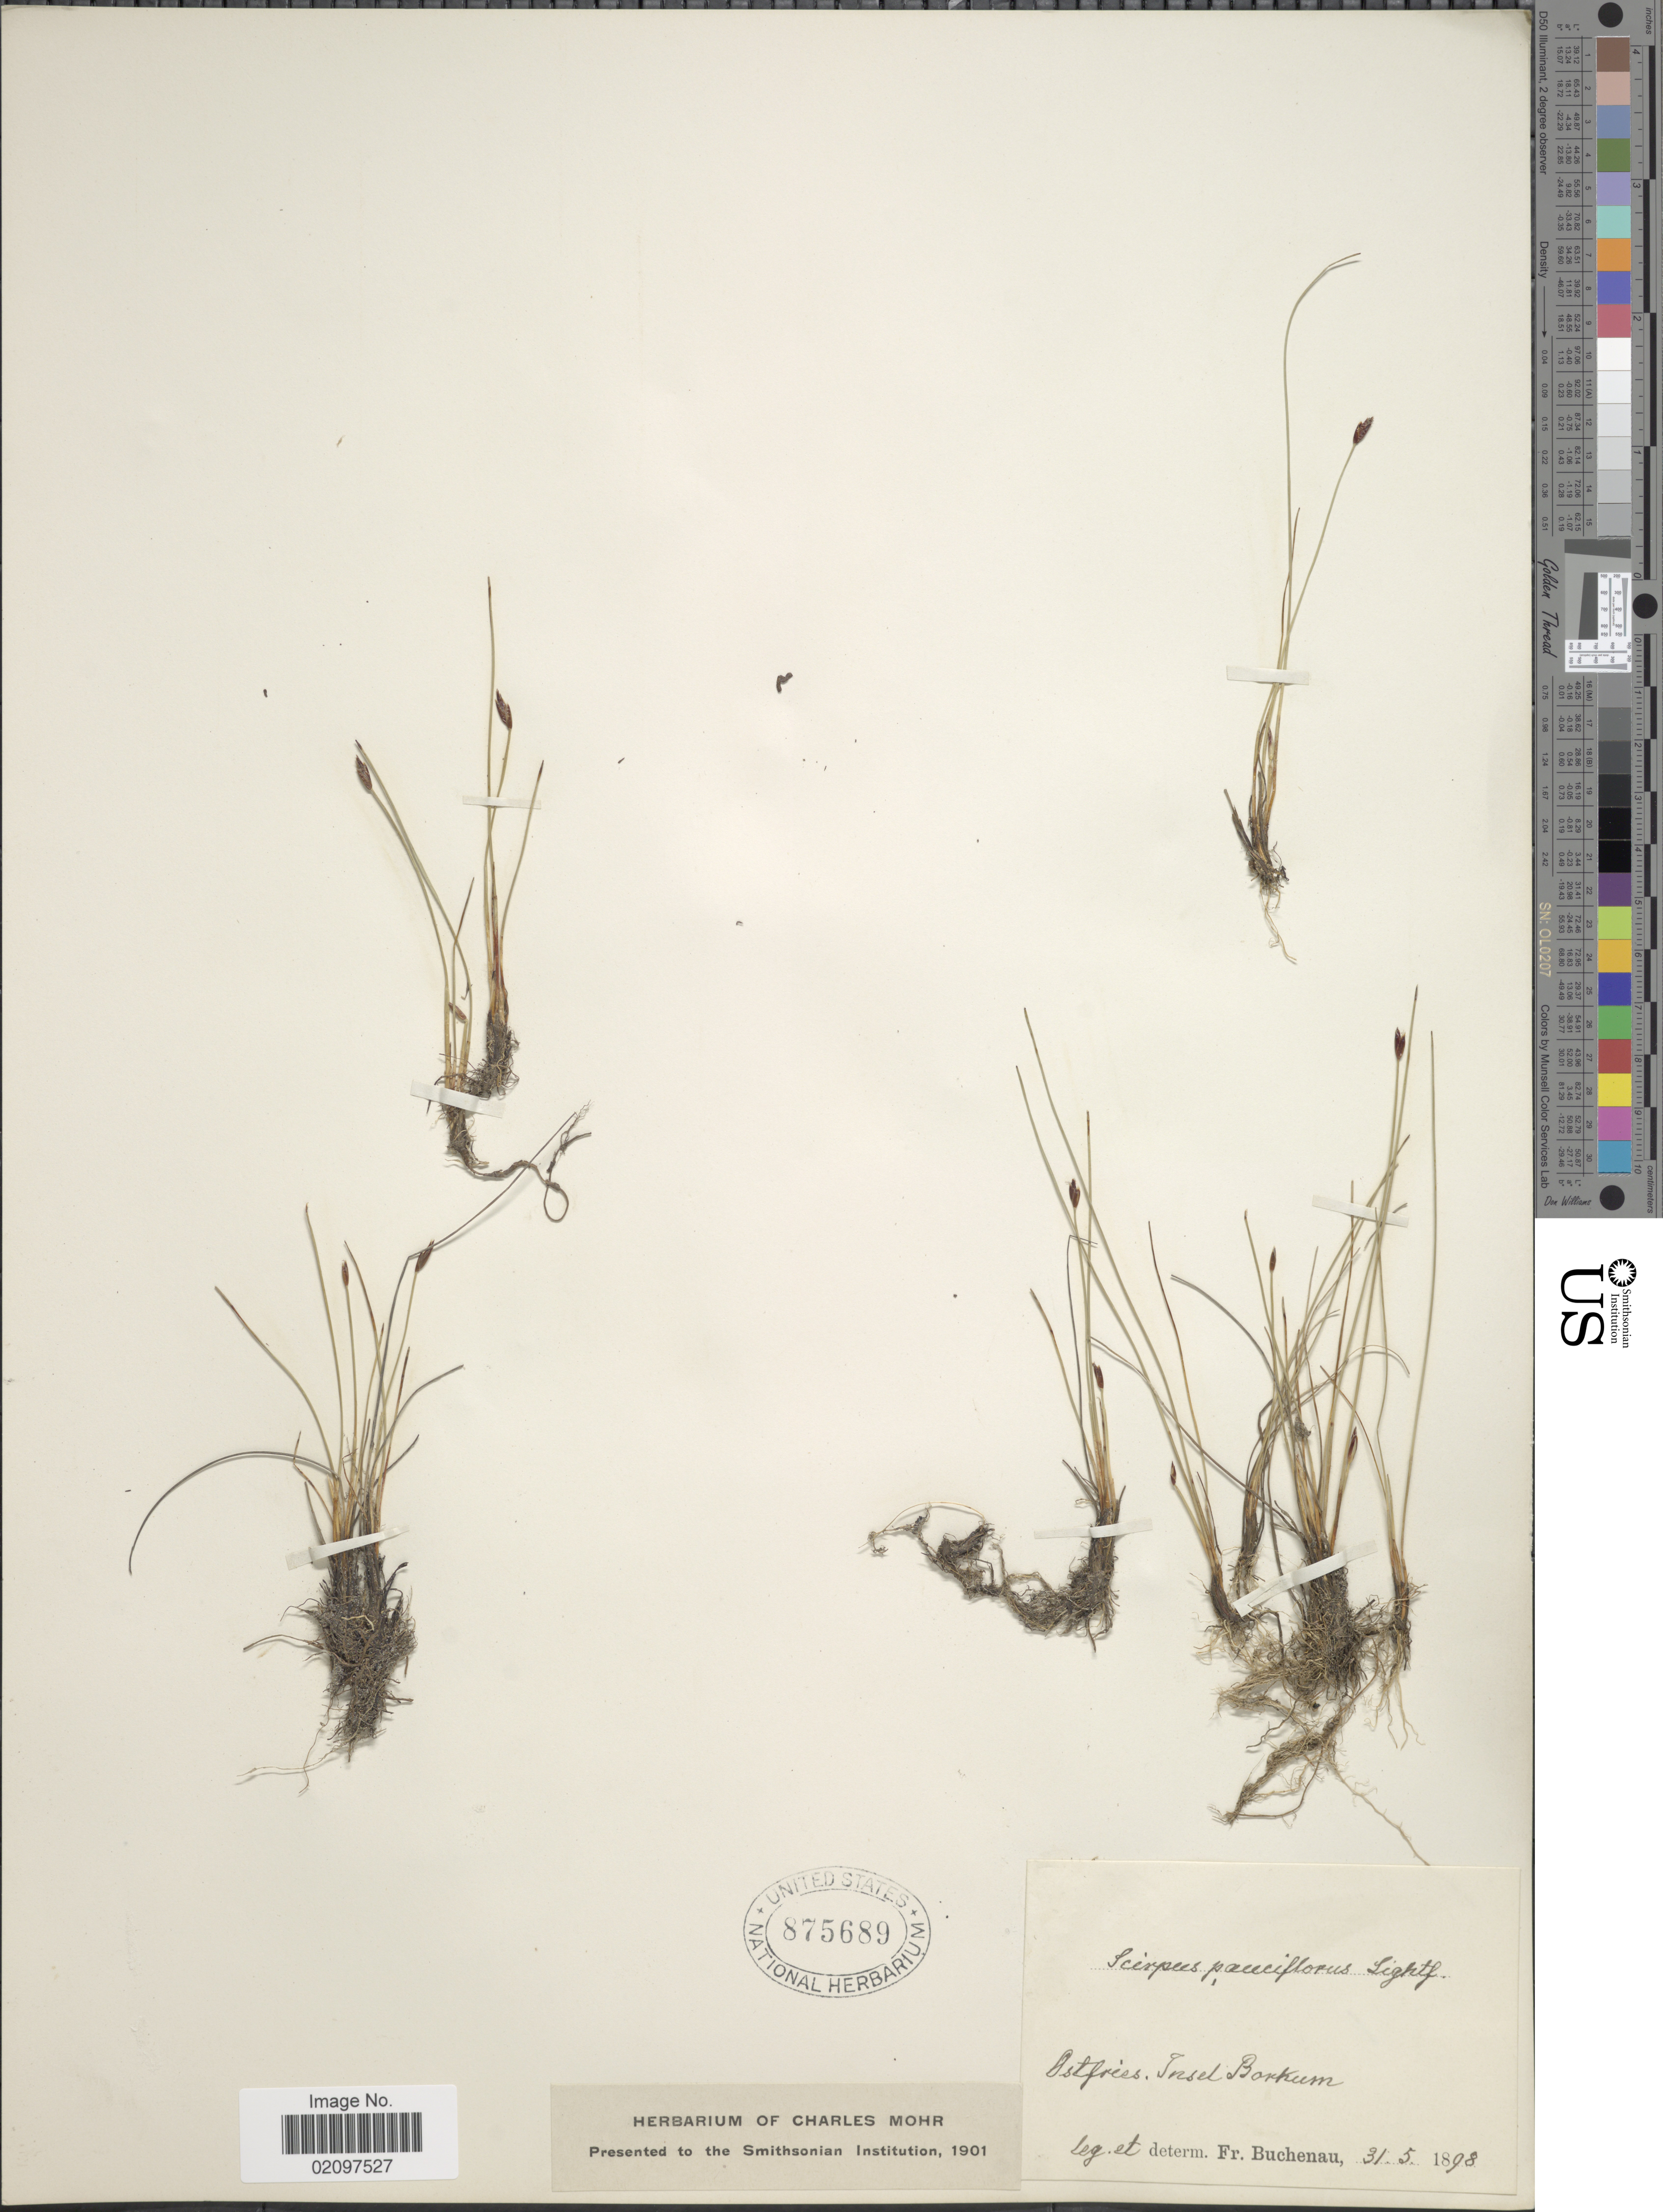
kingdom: Plantae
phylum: Tracheophyta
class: Liliopsida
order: Poales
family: Cyperaceae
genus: Eleocharis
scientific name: Eleocharis quinqueflora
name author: (Hartmann) O. Schwarz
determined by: Strong, Mark T., (BOT), Smithsonian Institution - National Museum of Natural History (UNITED STATES)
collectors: F. Buchenau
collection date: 1898-05-31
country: Germany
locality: Ostfries, Insel Borkum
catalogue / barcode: US 875689